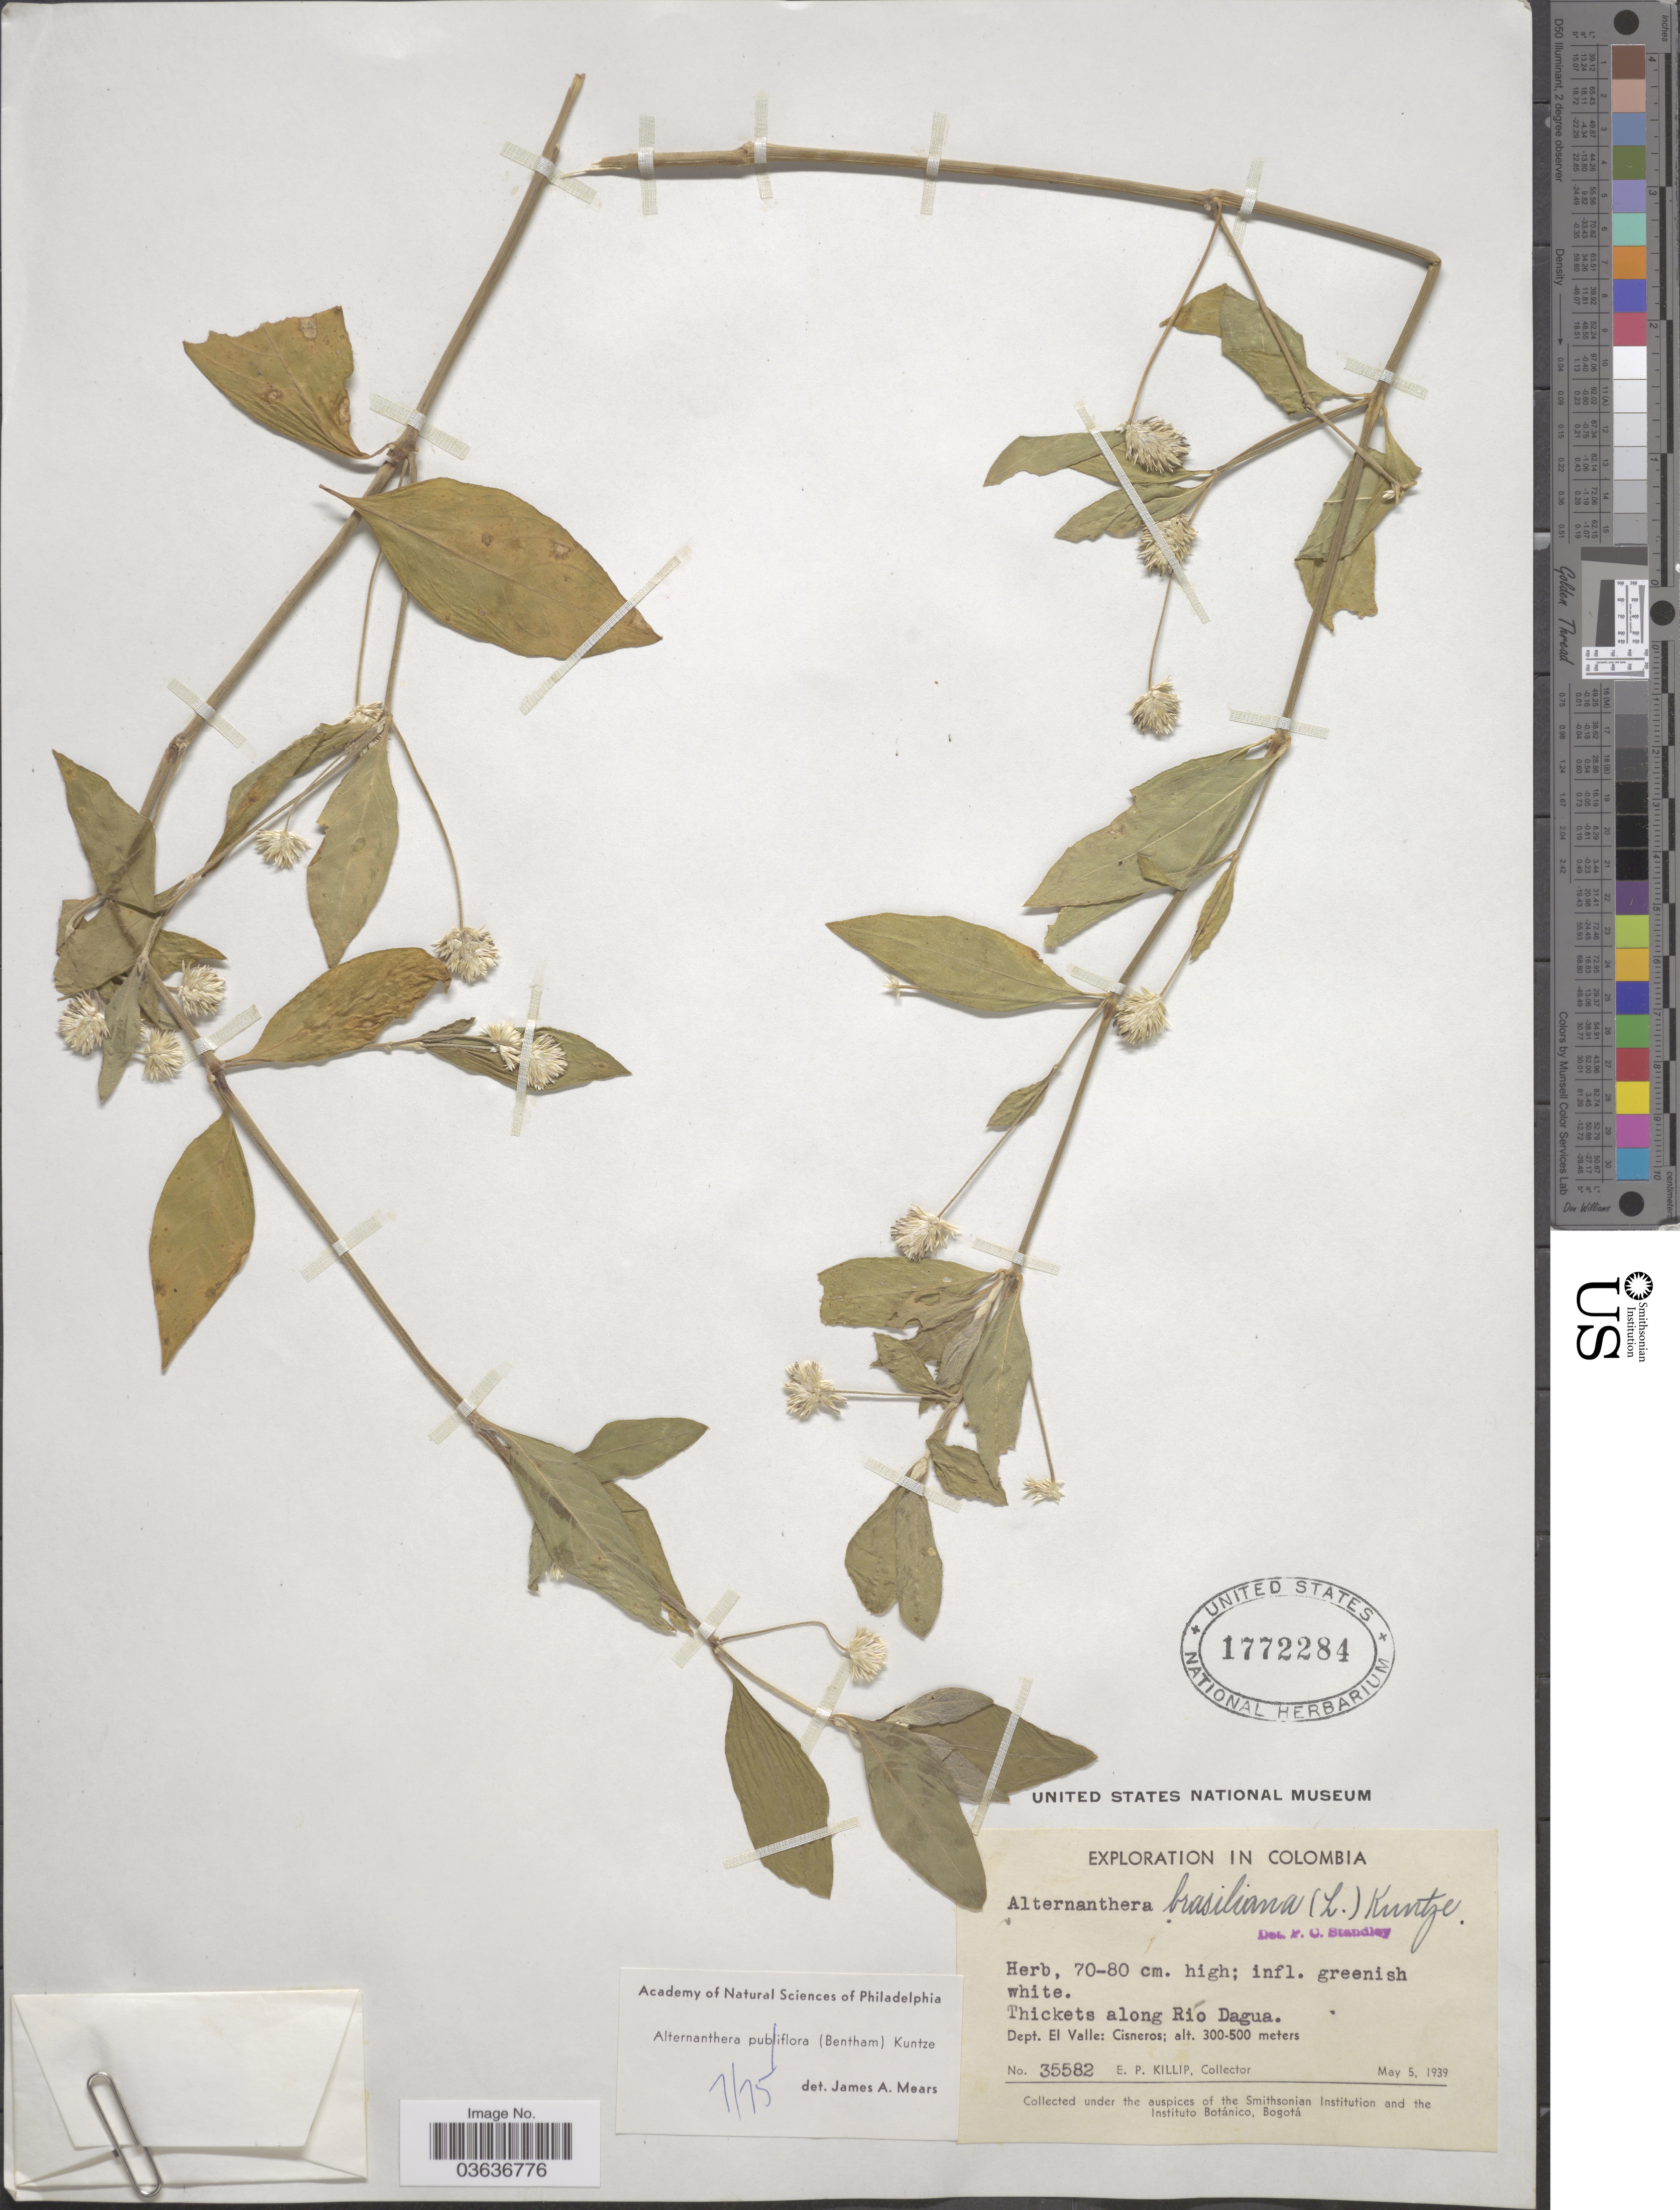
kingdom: Plantae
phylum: Tracheophyta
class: Magnoliopsida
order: Caryophyllales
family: Amaranthaceae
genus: Alternanthera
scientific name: Alternanthera pubiflora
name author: (Benth.) Kuntze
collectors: E. P. Killip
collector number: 35582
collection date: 1939-05-05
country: Colombia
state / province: Valle del Cauca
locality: Along Río Dagua. Dept. El Valle: Cisneros.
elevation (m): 300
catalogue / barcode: US 1772284